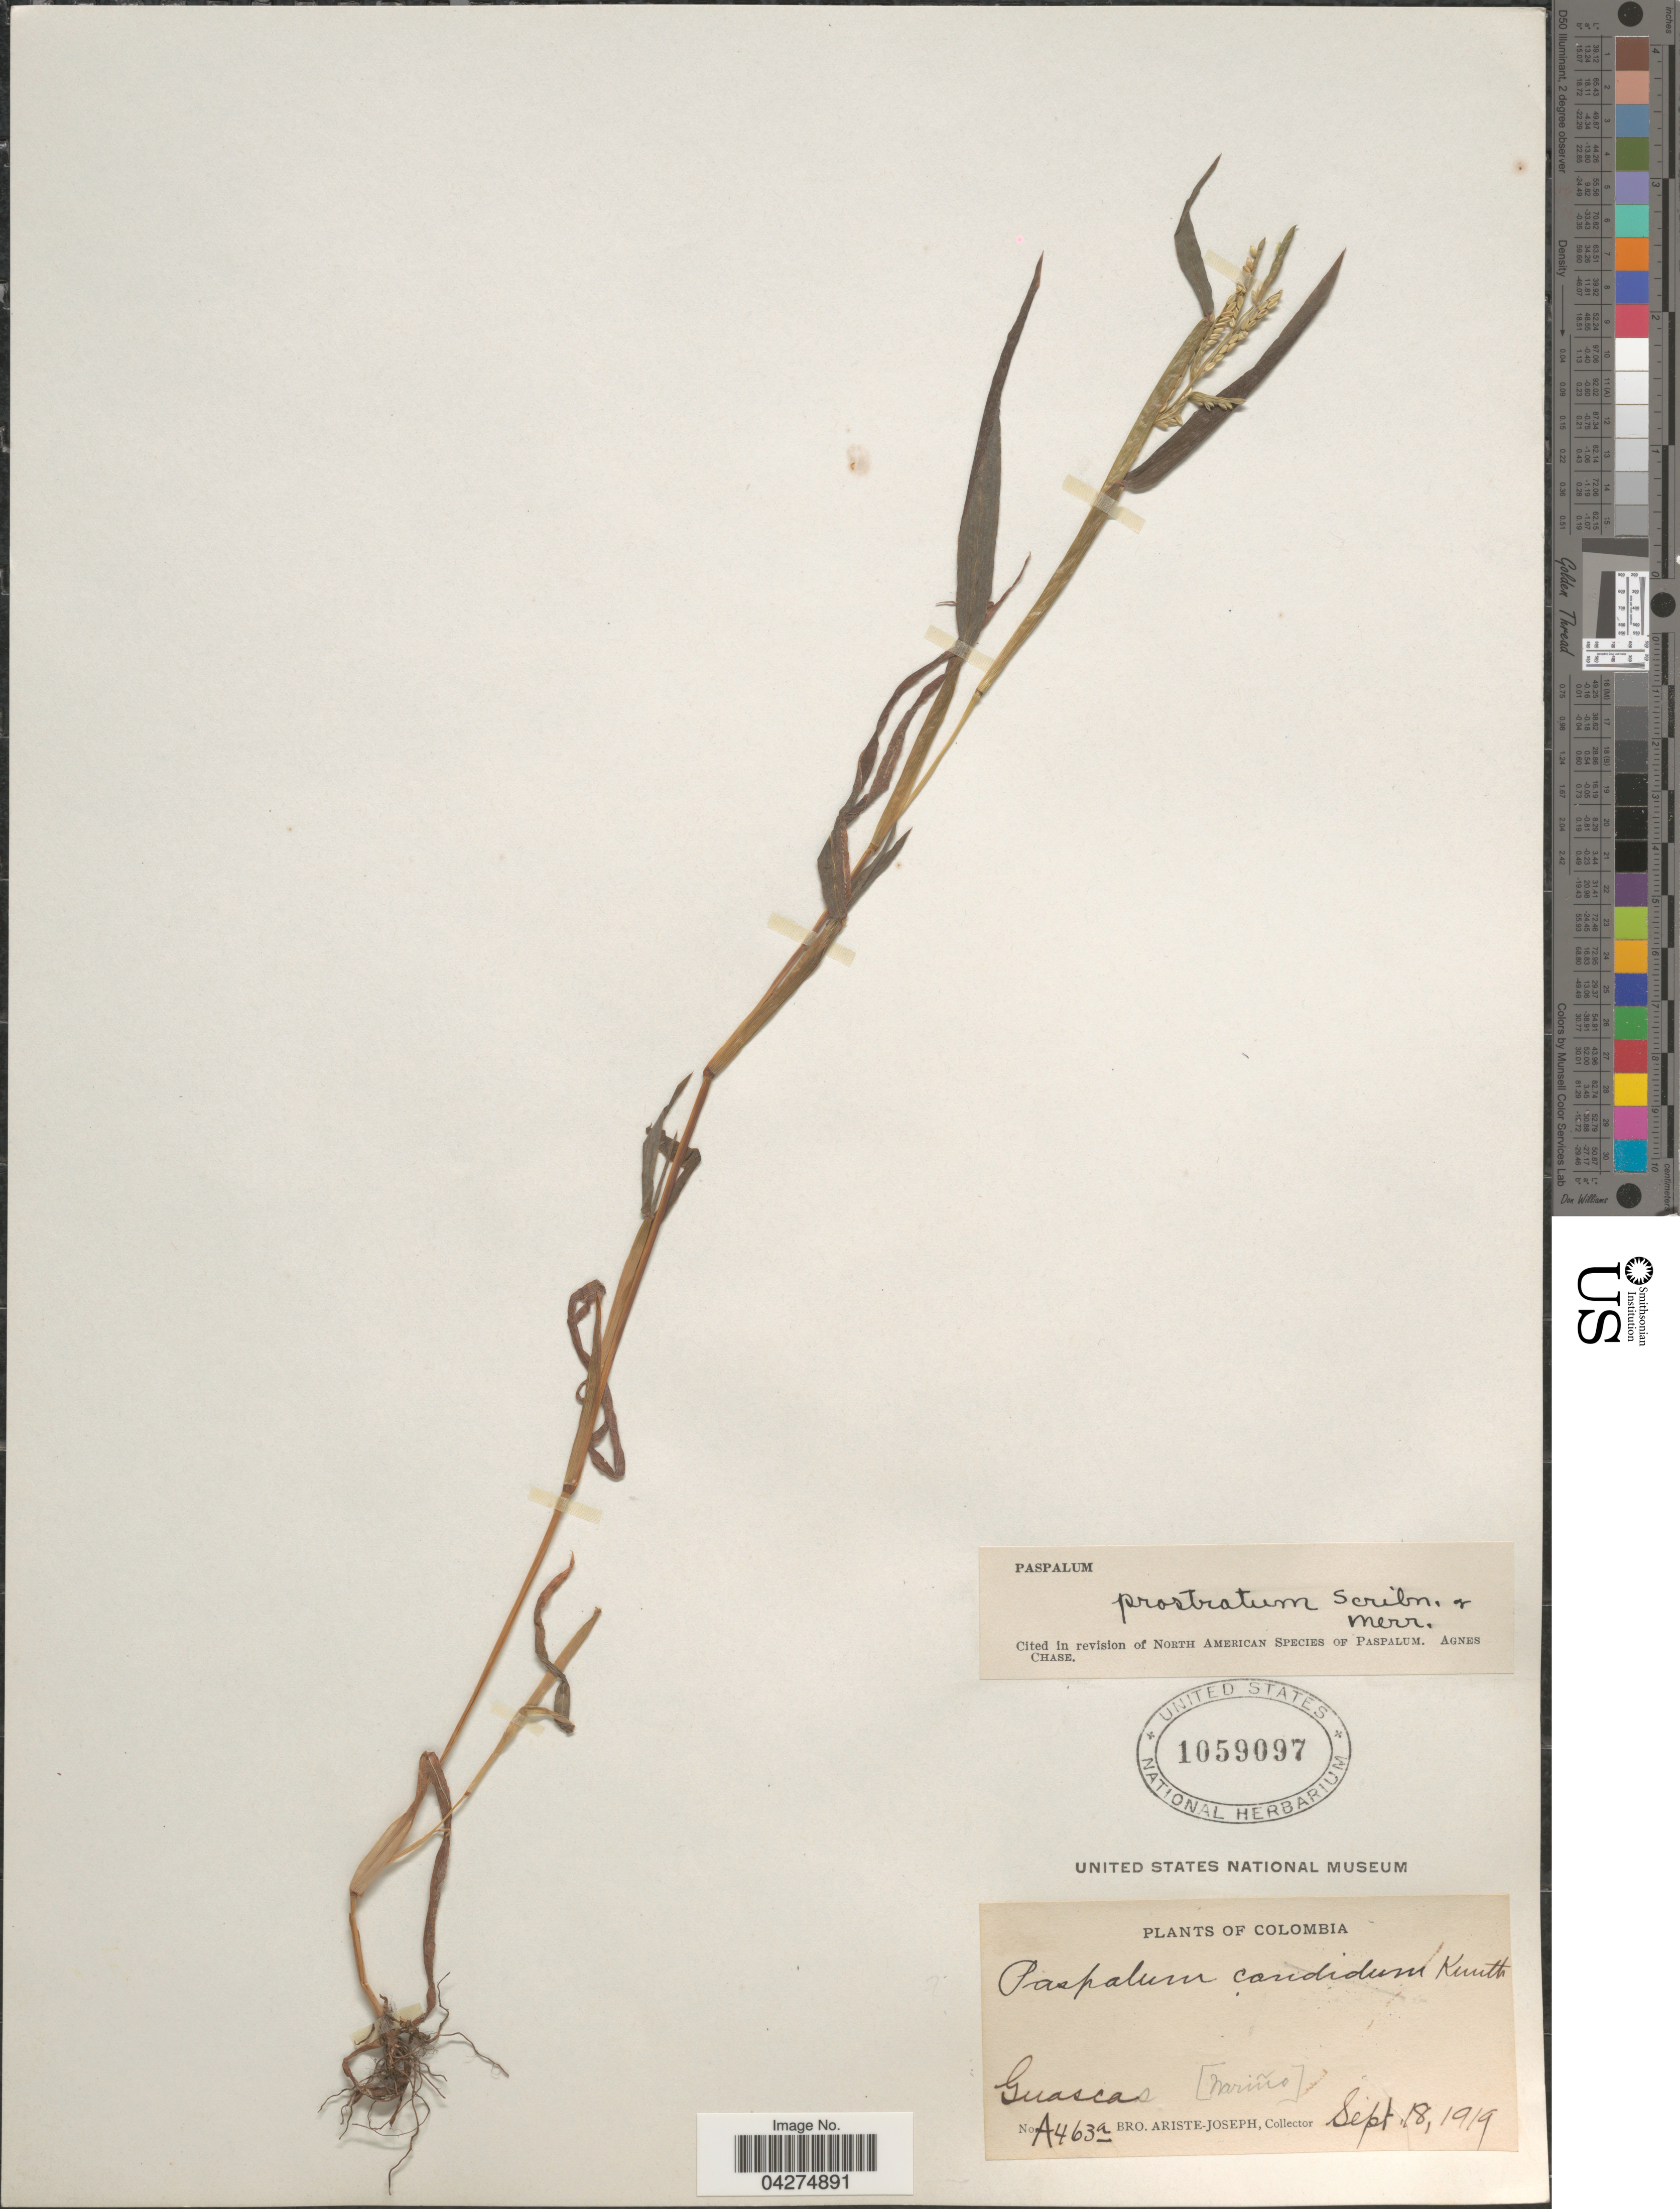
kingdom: Plantae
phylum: Tracheophyta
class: Liliopsida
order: Poales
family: Poaceae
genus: Paspalum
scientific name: Paspalum prostratum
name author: Scribn. & Merr.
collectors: Bro. Ariste-Joseph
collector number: A463a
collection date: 1919-09-18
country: Colombia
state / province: Nariño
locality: Guascas.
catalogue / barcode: US 1059097